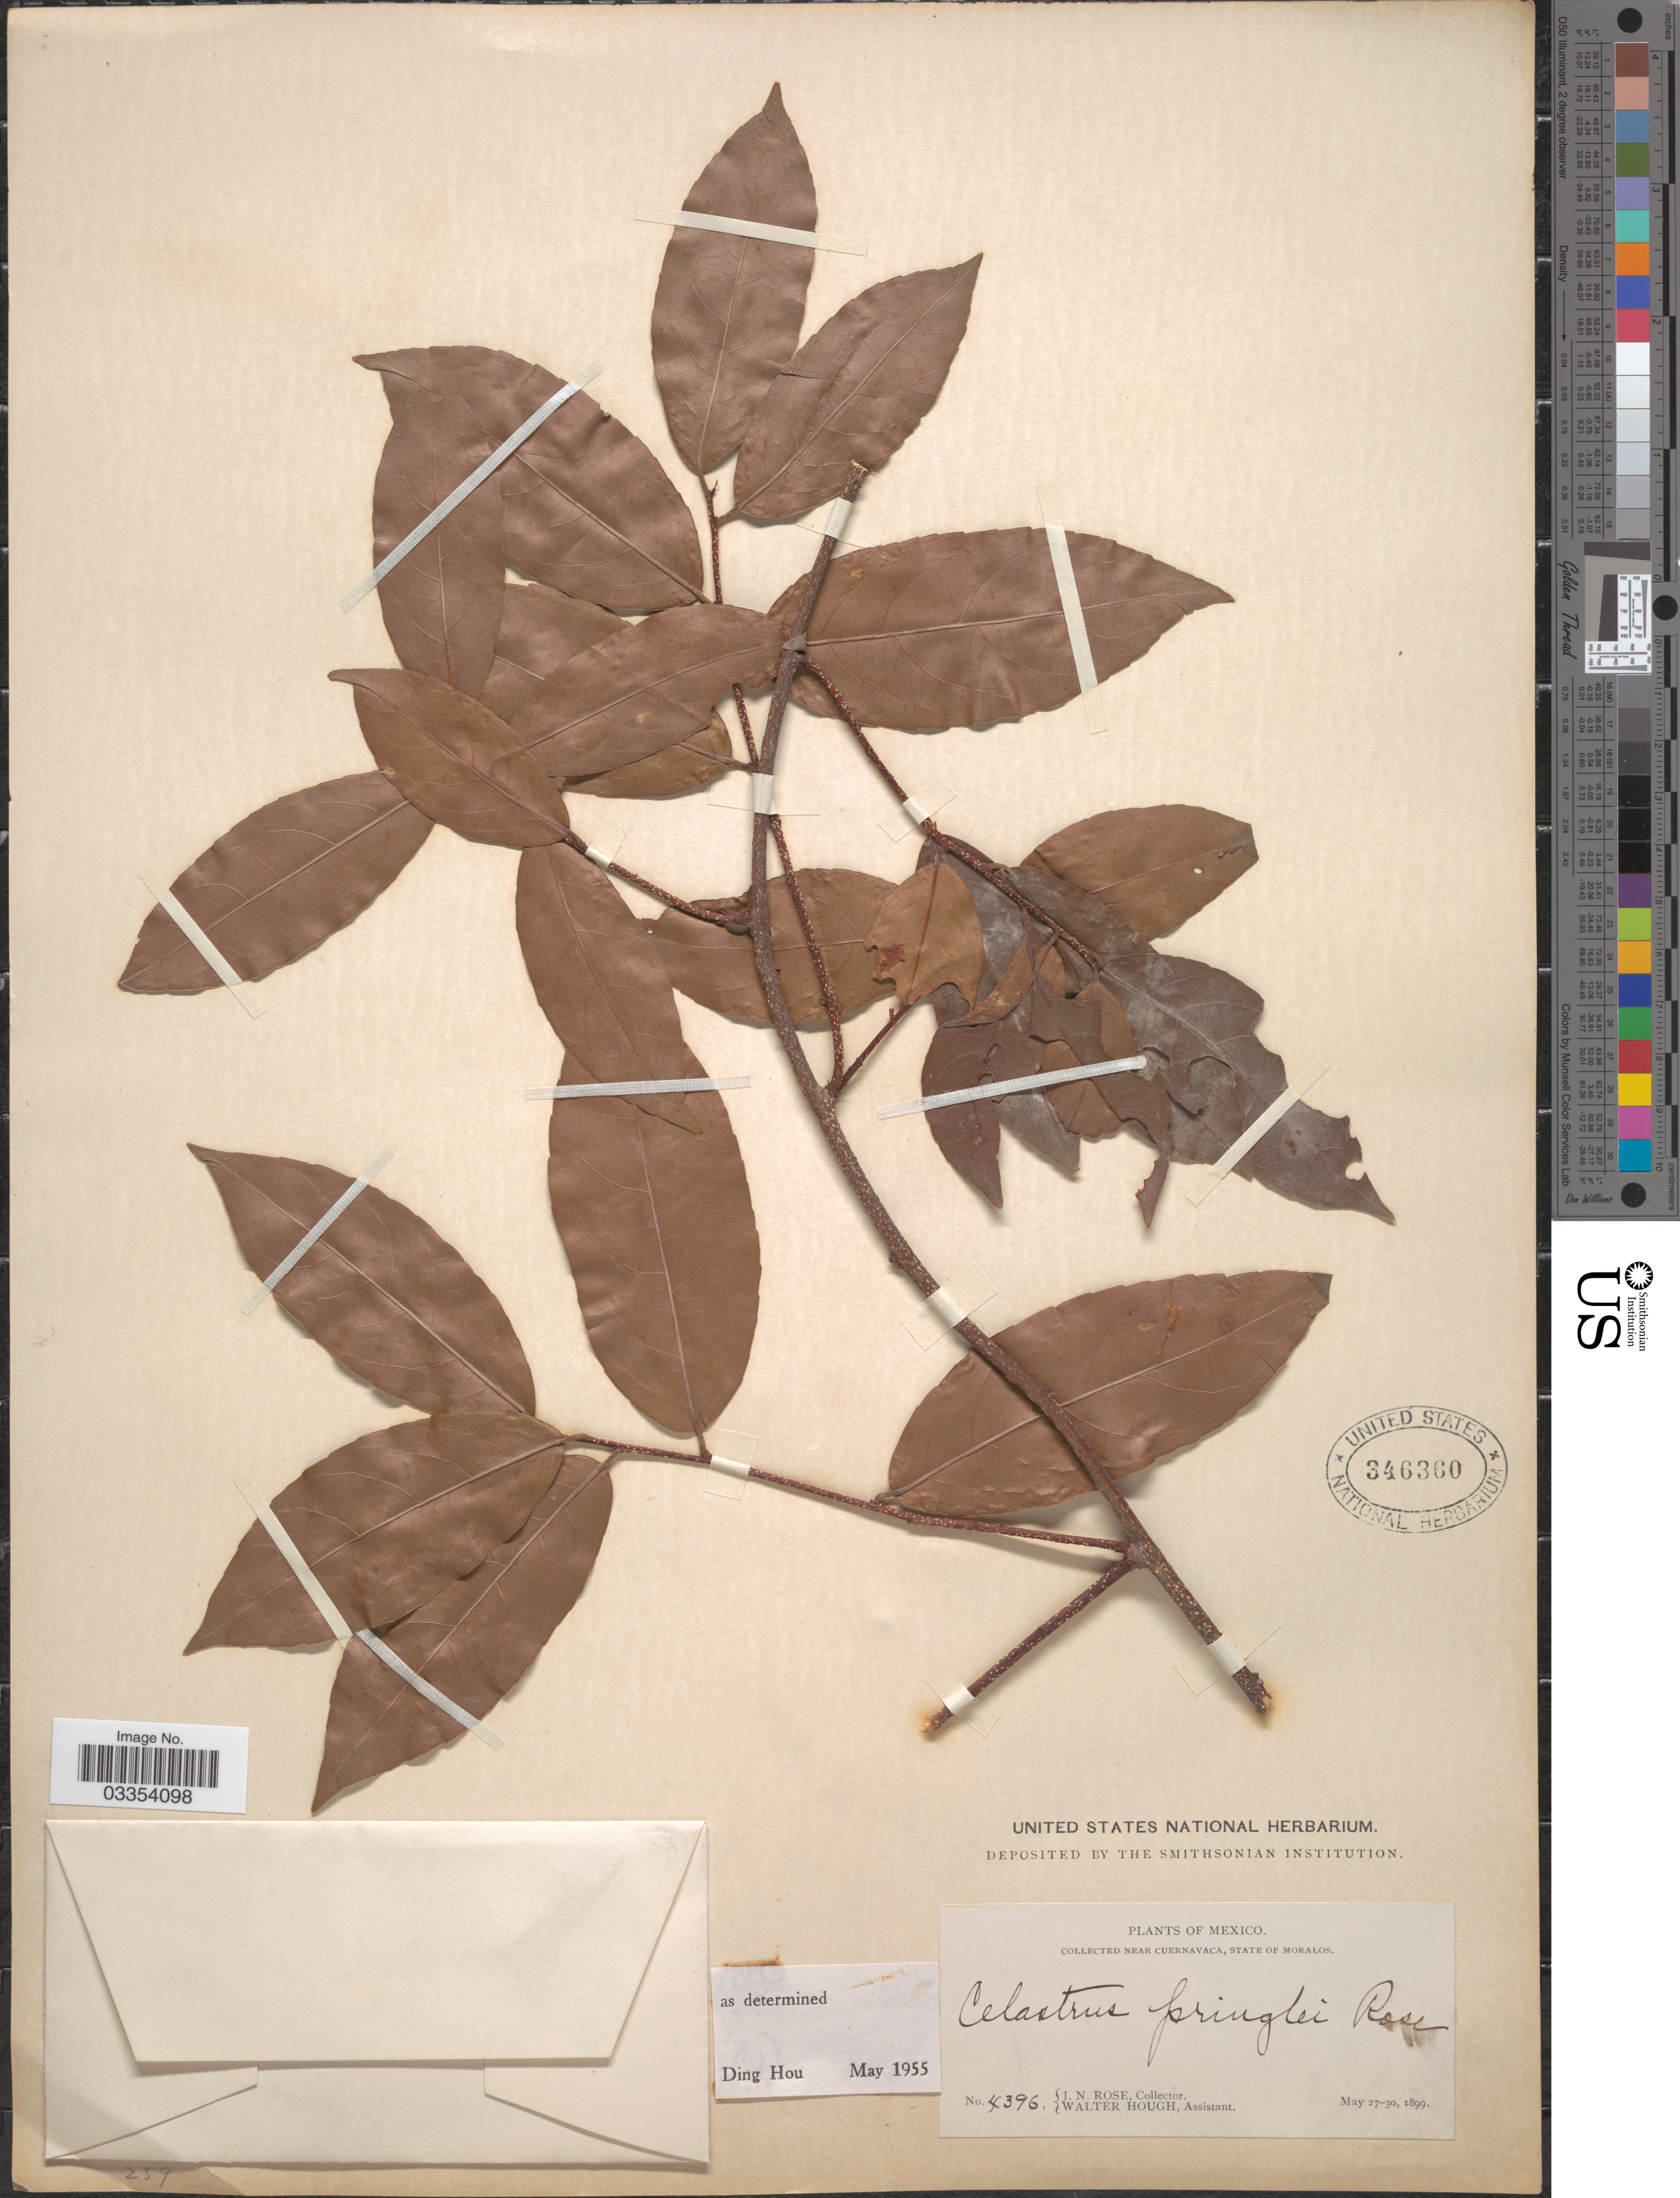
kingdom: Plantae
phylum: Tracheophyta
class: Magnoliopsida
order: Celastrales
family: Celastraceae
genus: Celastrus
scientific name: Celastrus pringlei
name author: Rose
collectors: J. N. Rose & W. Hough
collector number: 4396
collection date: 1899-05-27/1899-05-30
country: Mexico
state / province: Morelos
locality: Near Cuernavaca, State of Moralos.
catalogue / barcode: US 346360